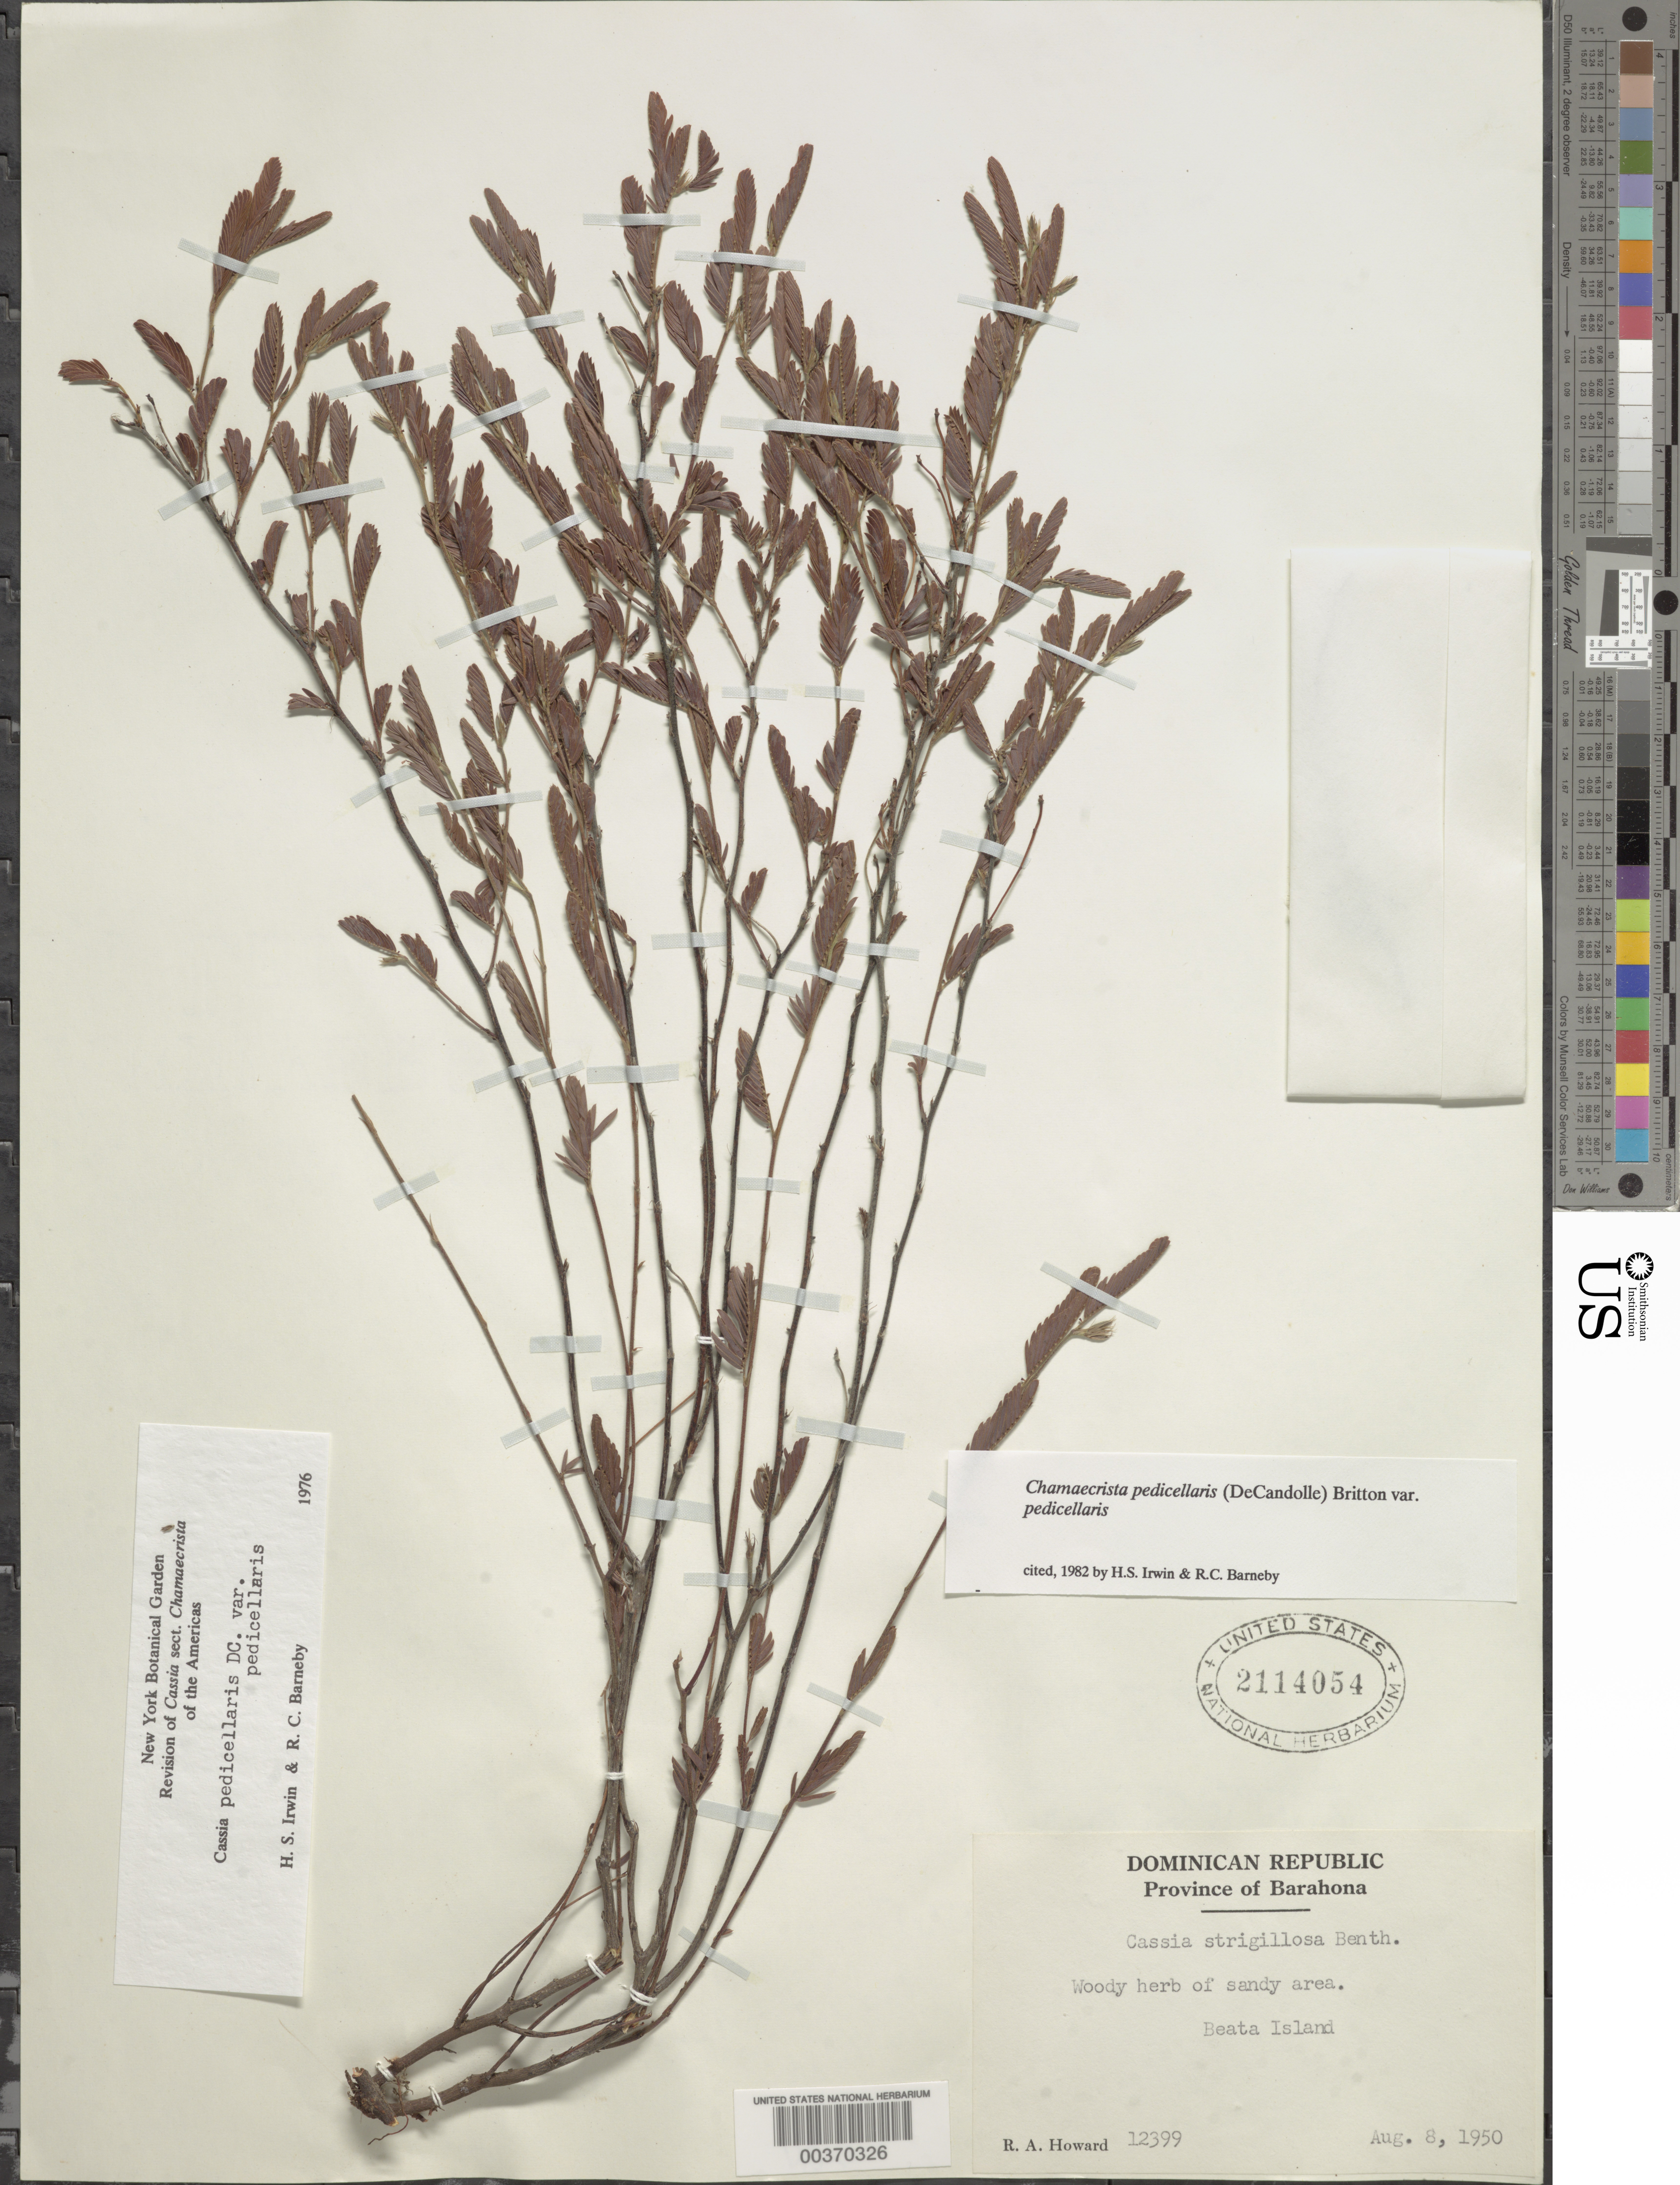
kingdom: Plantae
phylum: Tracheophyta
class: Magnoliopsida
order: Fabales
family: Fabaceae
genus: Chamaecrista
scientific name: Chamaecrista pedicellaris var. pedicellaris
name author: Britton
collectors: R. A. Howard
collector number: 12399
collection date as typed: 09 Aug 1950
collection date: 1950-08-09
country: Dominican Republic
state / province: Barahona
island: Hispaniola Island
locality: Beata i.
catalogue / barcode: US 2114054